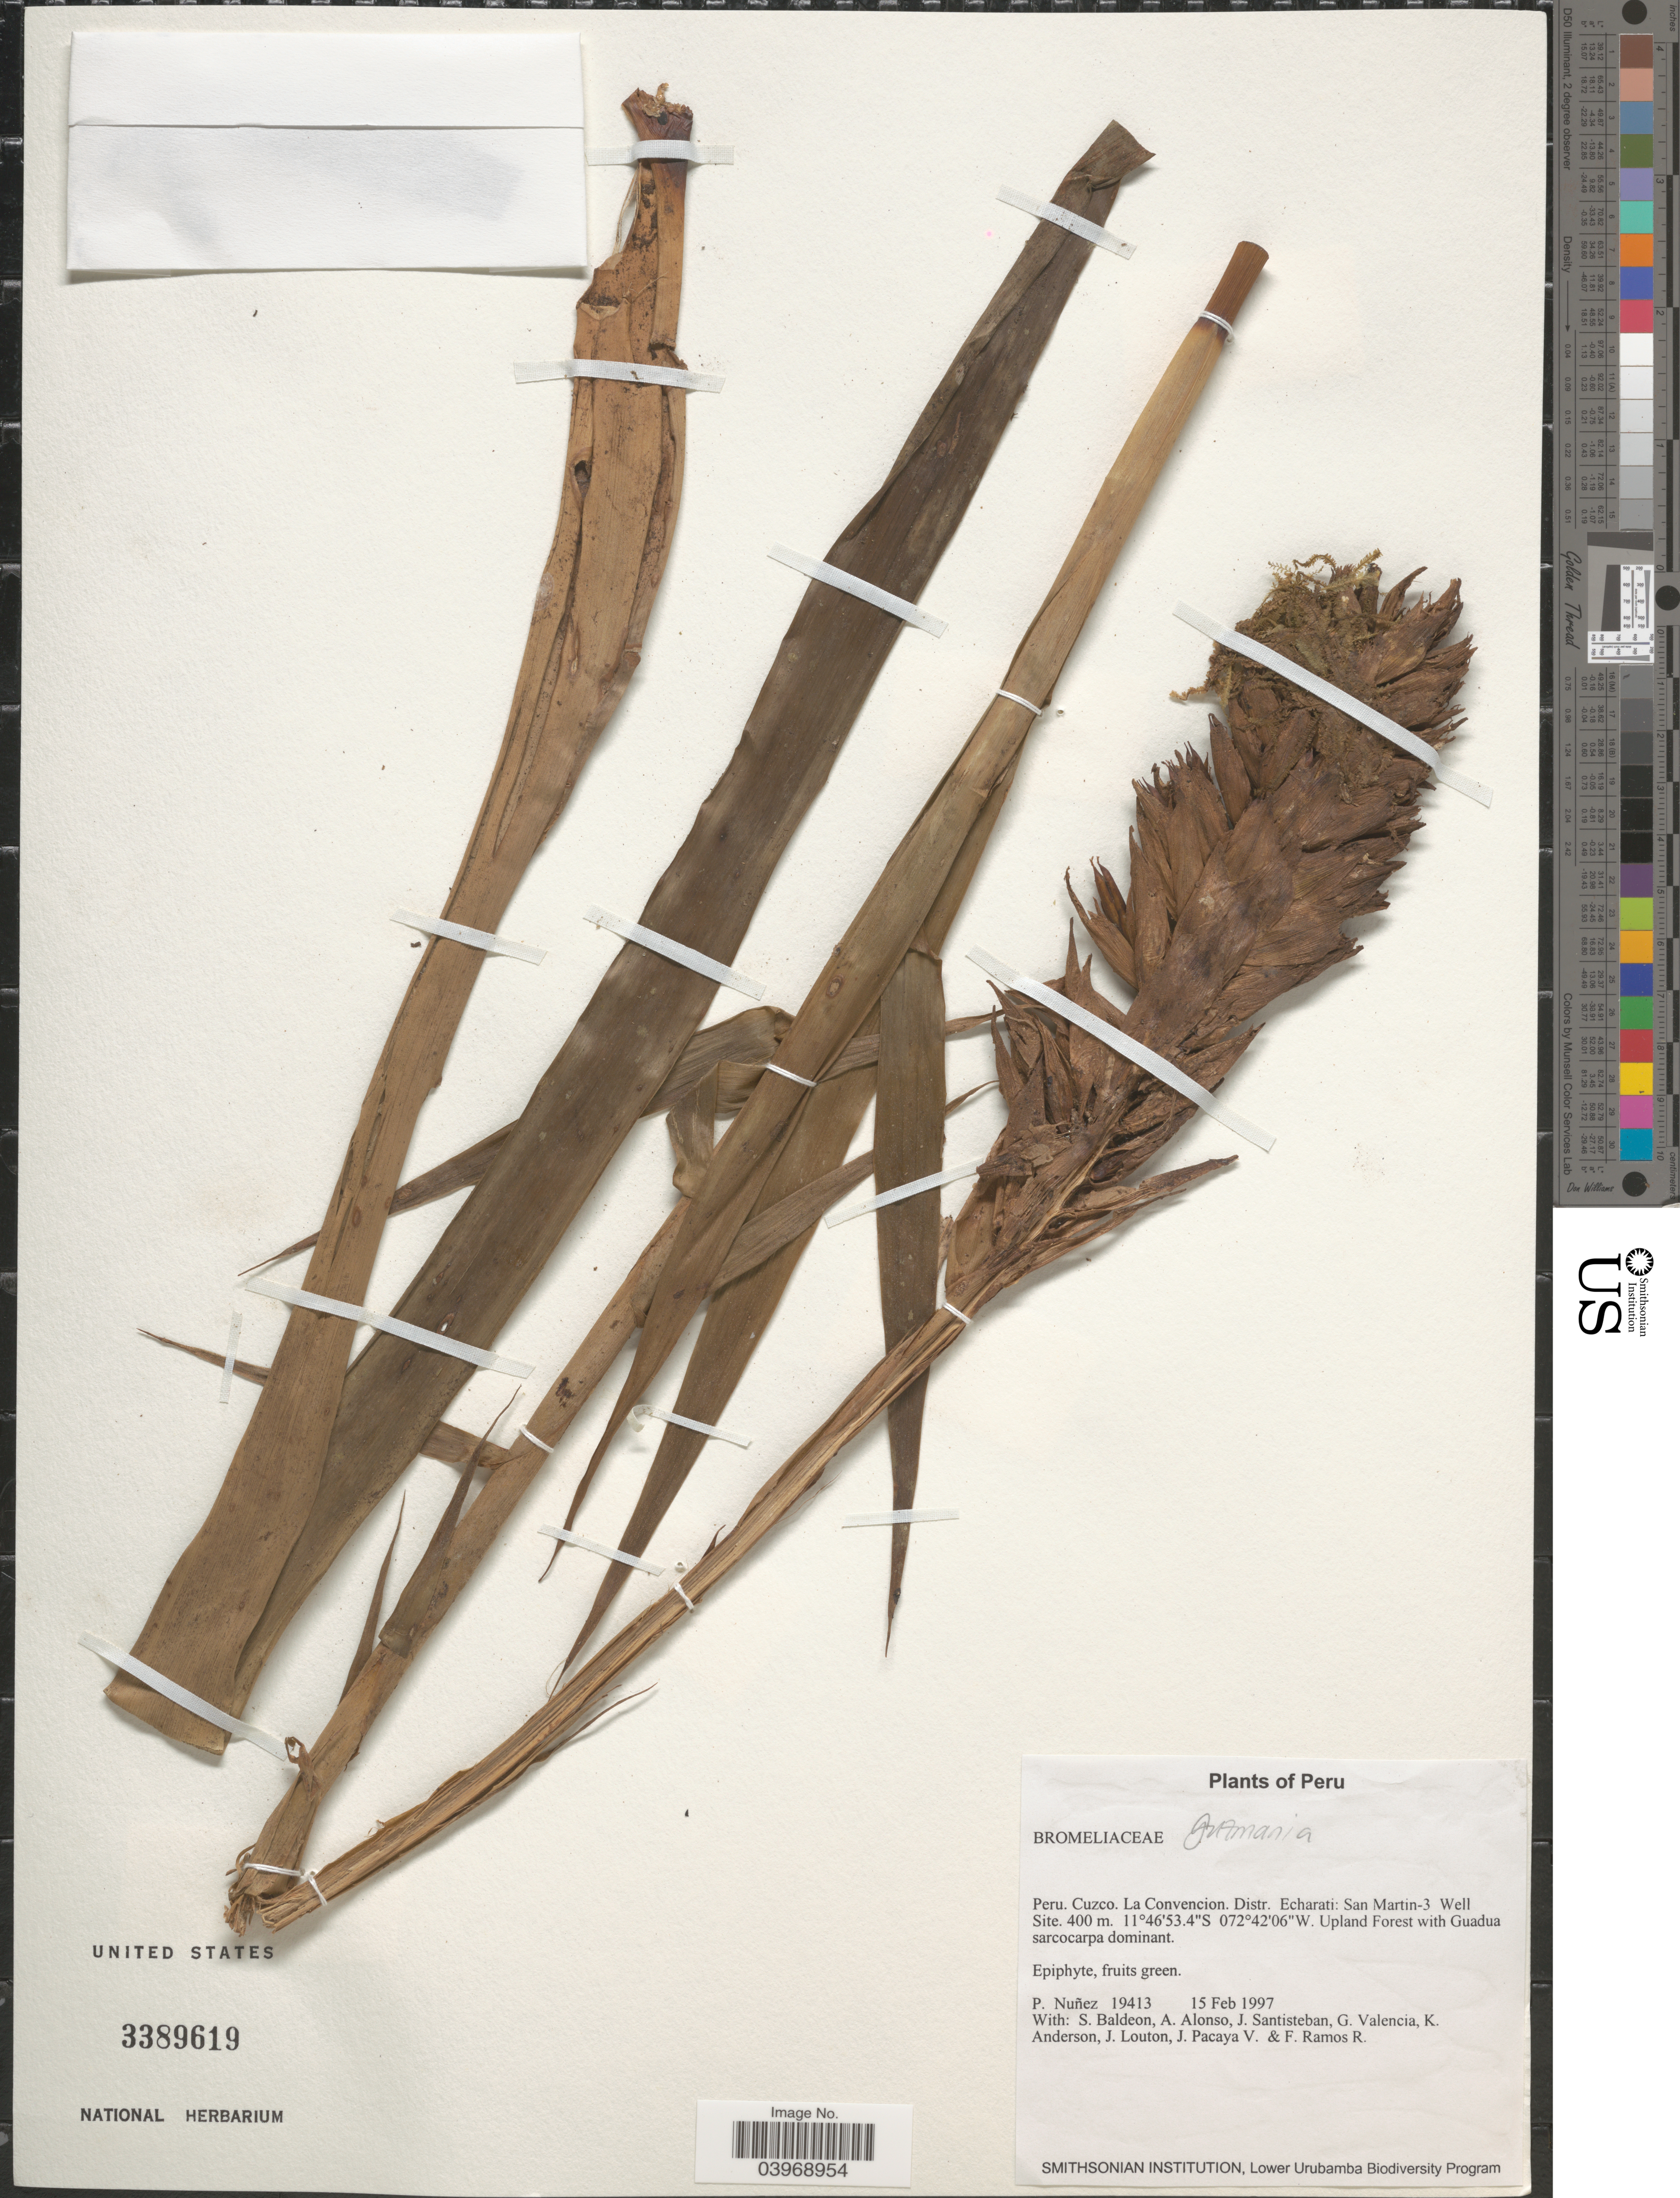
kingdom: Plantae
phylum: Tracheophyta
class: Liliopsida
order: Poales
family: Bromeliaceae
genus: Guzmania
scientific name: Guzmania sp.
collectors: P. Nuñez V., S. Baldeon, A. Alonso, J. Santisteban & et al.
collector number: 19413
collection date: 1997-02-15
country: Peru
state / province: Cusco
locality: Cuzco. La Convencion. Distr. Echarati: San Martin-3 Well Site.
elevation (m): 400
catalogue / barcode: US 3389619